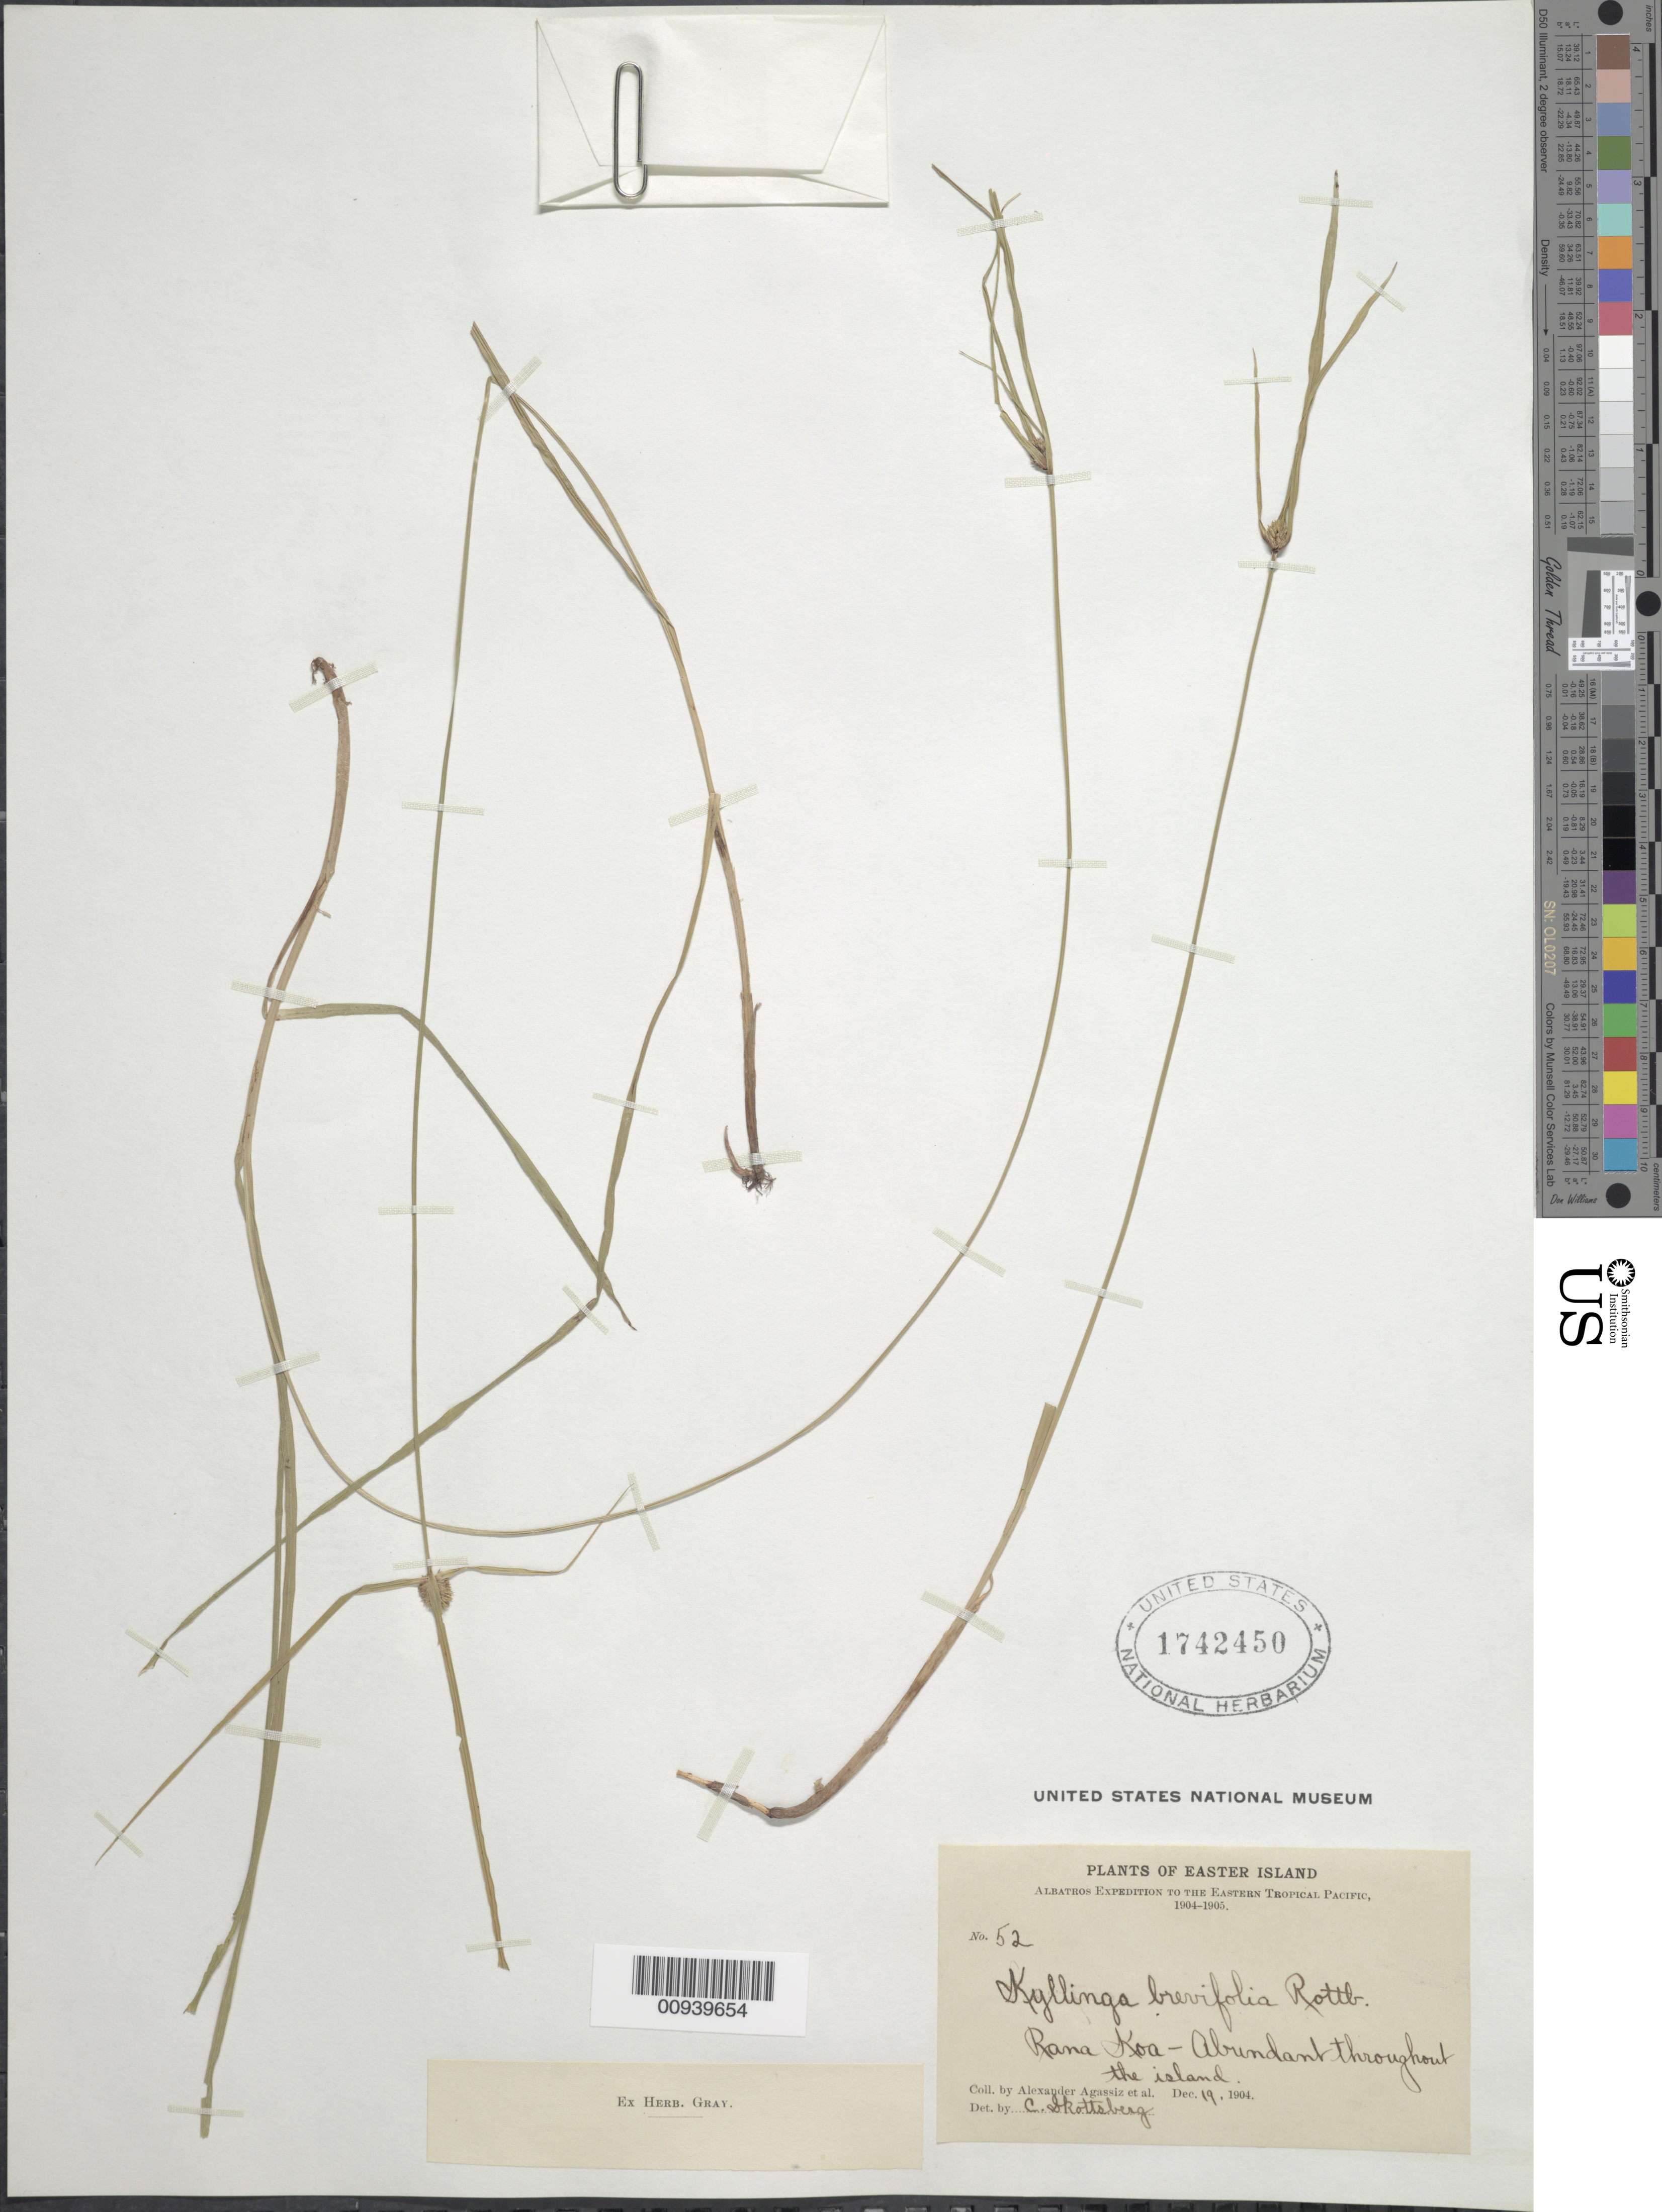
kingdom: Plantae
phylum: Tracheophyta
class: Liliopsida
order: Poales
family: Cyperaceae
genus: Cyperus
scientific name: Cyperus brevifolius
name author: (Rottb.) Hassk.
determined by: Strong, M. T., (US), Smithsonian Institution - National Museum of Natural History (UNITED STATES)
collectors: A. E. Agassiz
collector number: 52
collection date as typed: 19 Dec 1904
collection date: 1904-12-19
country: Chile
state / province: Valparaíso (V)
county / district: Isla de Pascua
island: Pascua [Easter]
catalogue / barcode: US 1742450